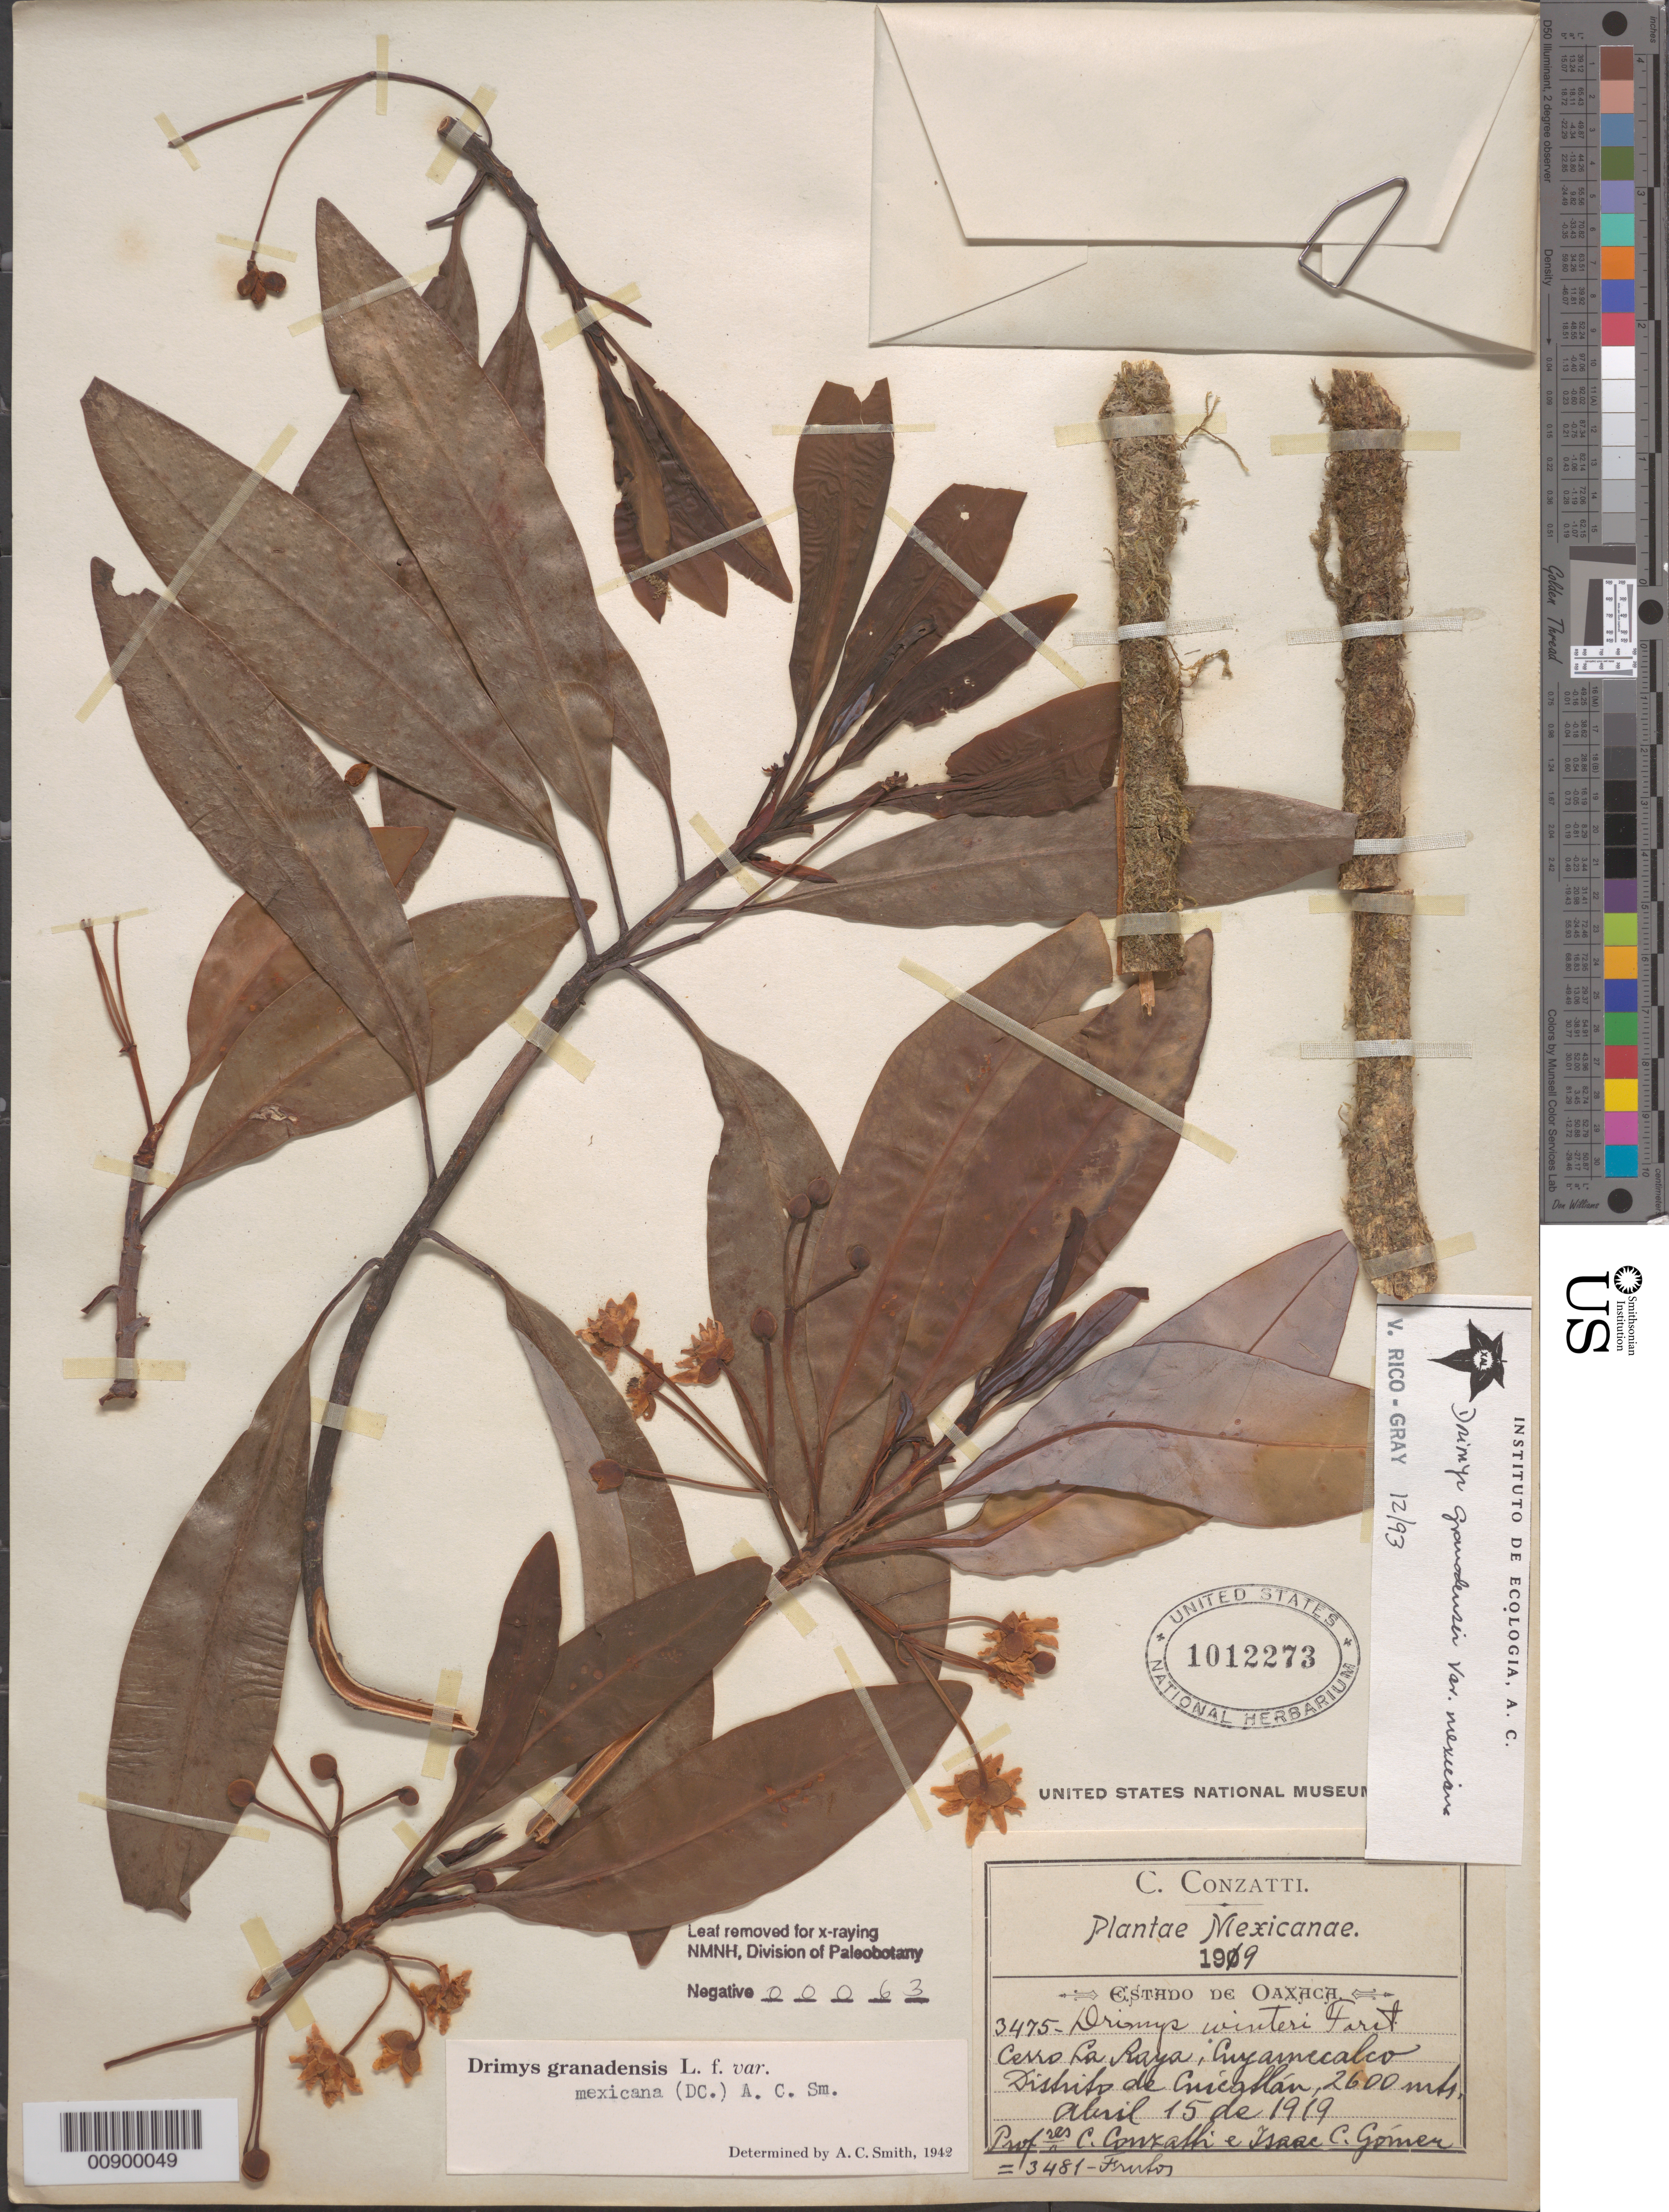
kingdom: Plantae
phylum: Tracheophyta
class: Magnoliopsida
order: Canellales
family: Winteraceae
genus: Drimys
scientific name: Drimys granadensis var. mexicana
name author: L. f.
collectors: C. Conzatti & I. Gomer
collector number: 3475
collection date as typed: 15 Apr 1919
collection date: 1919-04-15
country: Mexico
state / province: Oaxaca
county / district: Cuicatlán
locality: Cerro La Raya, Cuyamecalco, Distrito de Cuicatlán, Oaxaca.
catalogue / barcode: US 1012273